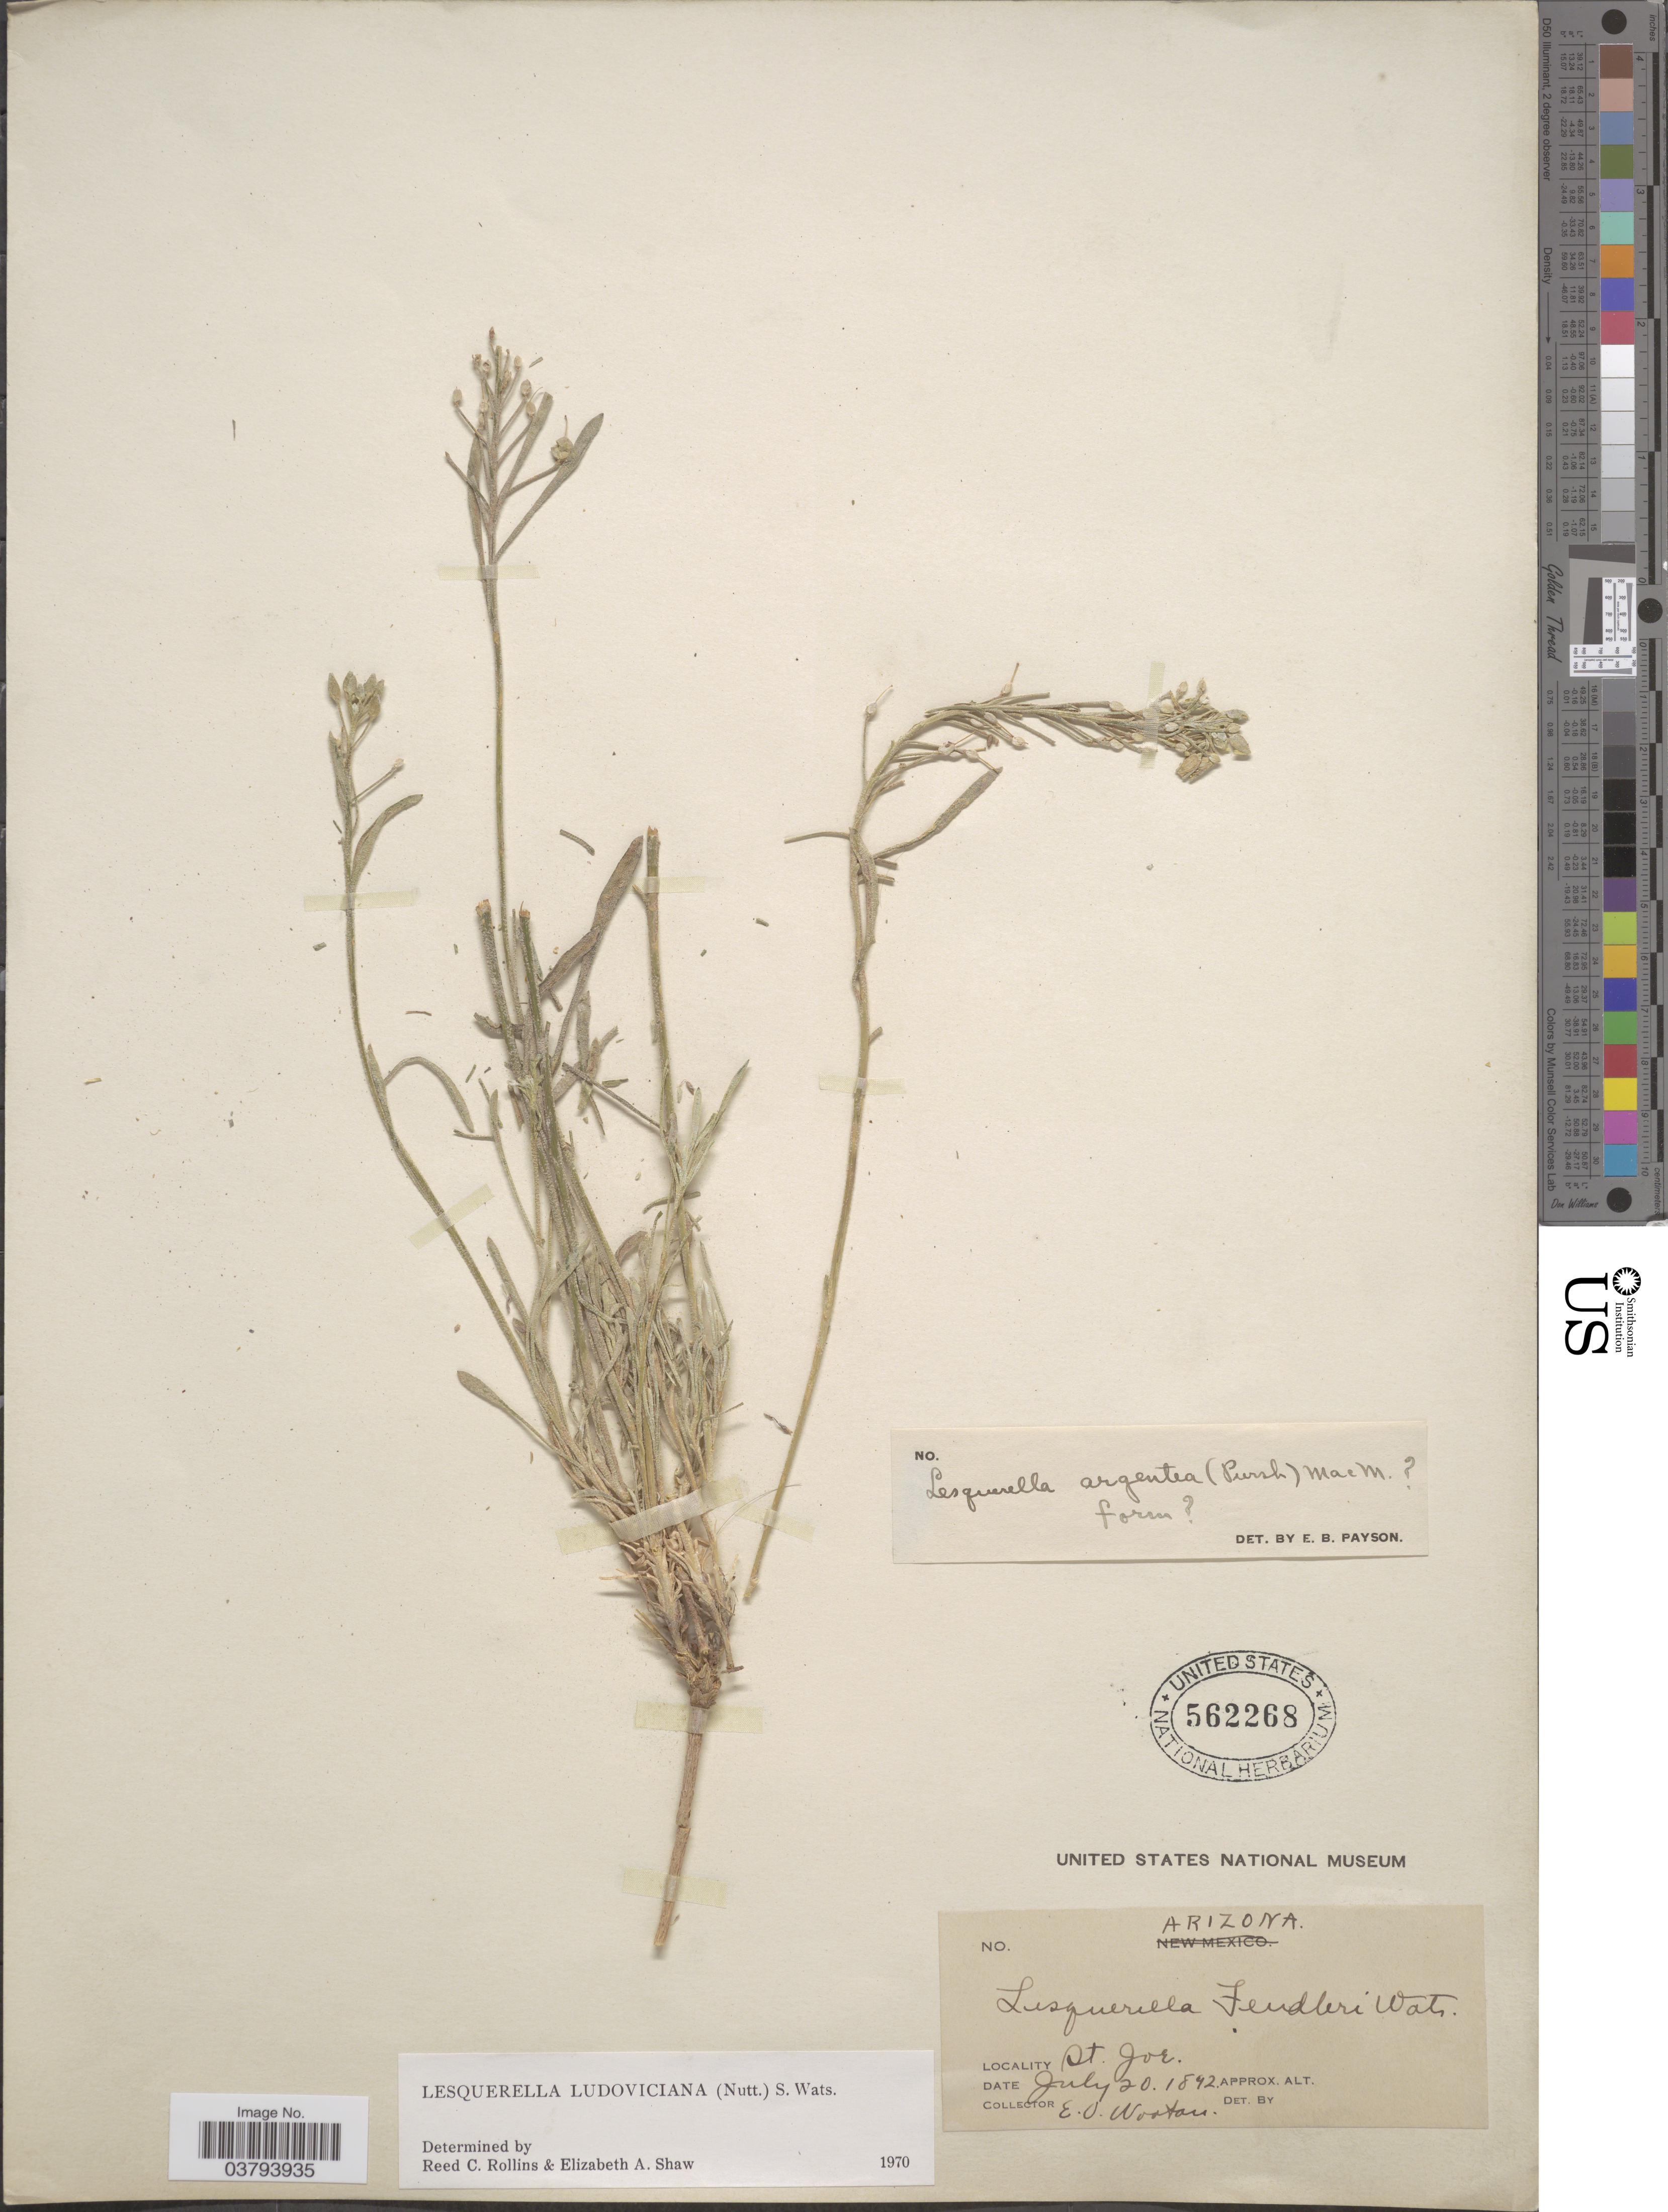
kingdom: Plantae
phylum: Tracheophyta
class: Magnoliopsida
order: Brassicales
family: Brassicaceae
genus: Lesquerella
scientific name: Lesquerella ludoviciana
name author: (Nutt.) S. Watson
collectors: E. O. Wooton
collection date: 1892-07-20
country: United States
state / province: Arizona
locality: St. Joe.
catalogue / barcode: US 562268